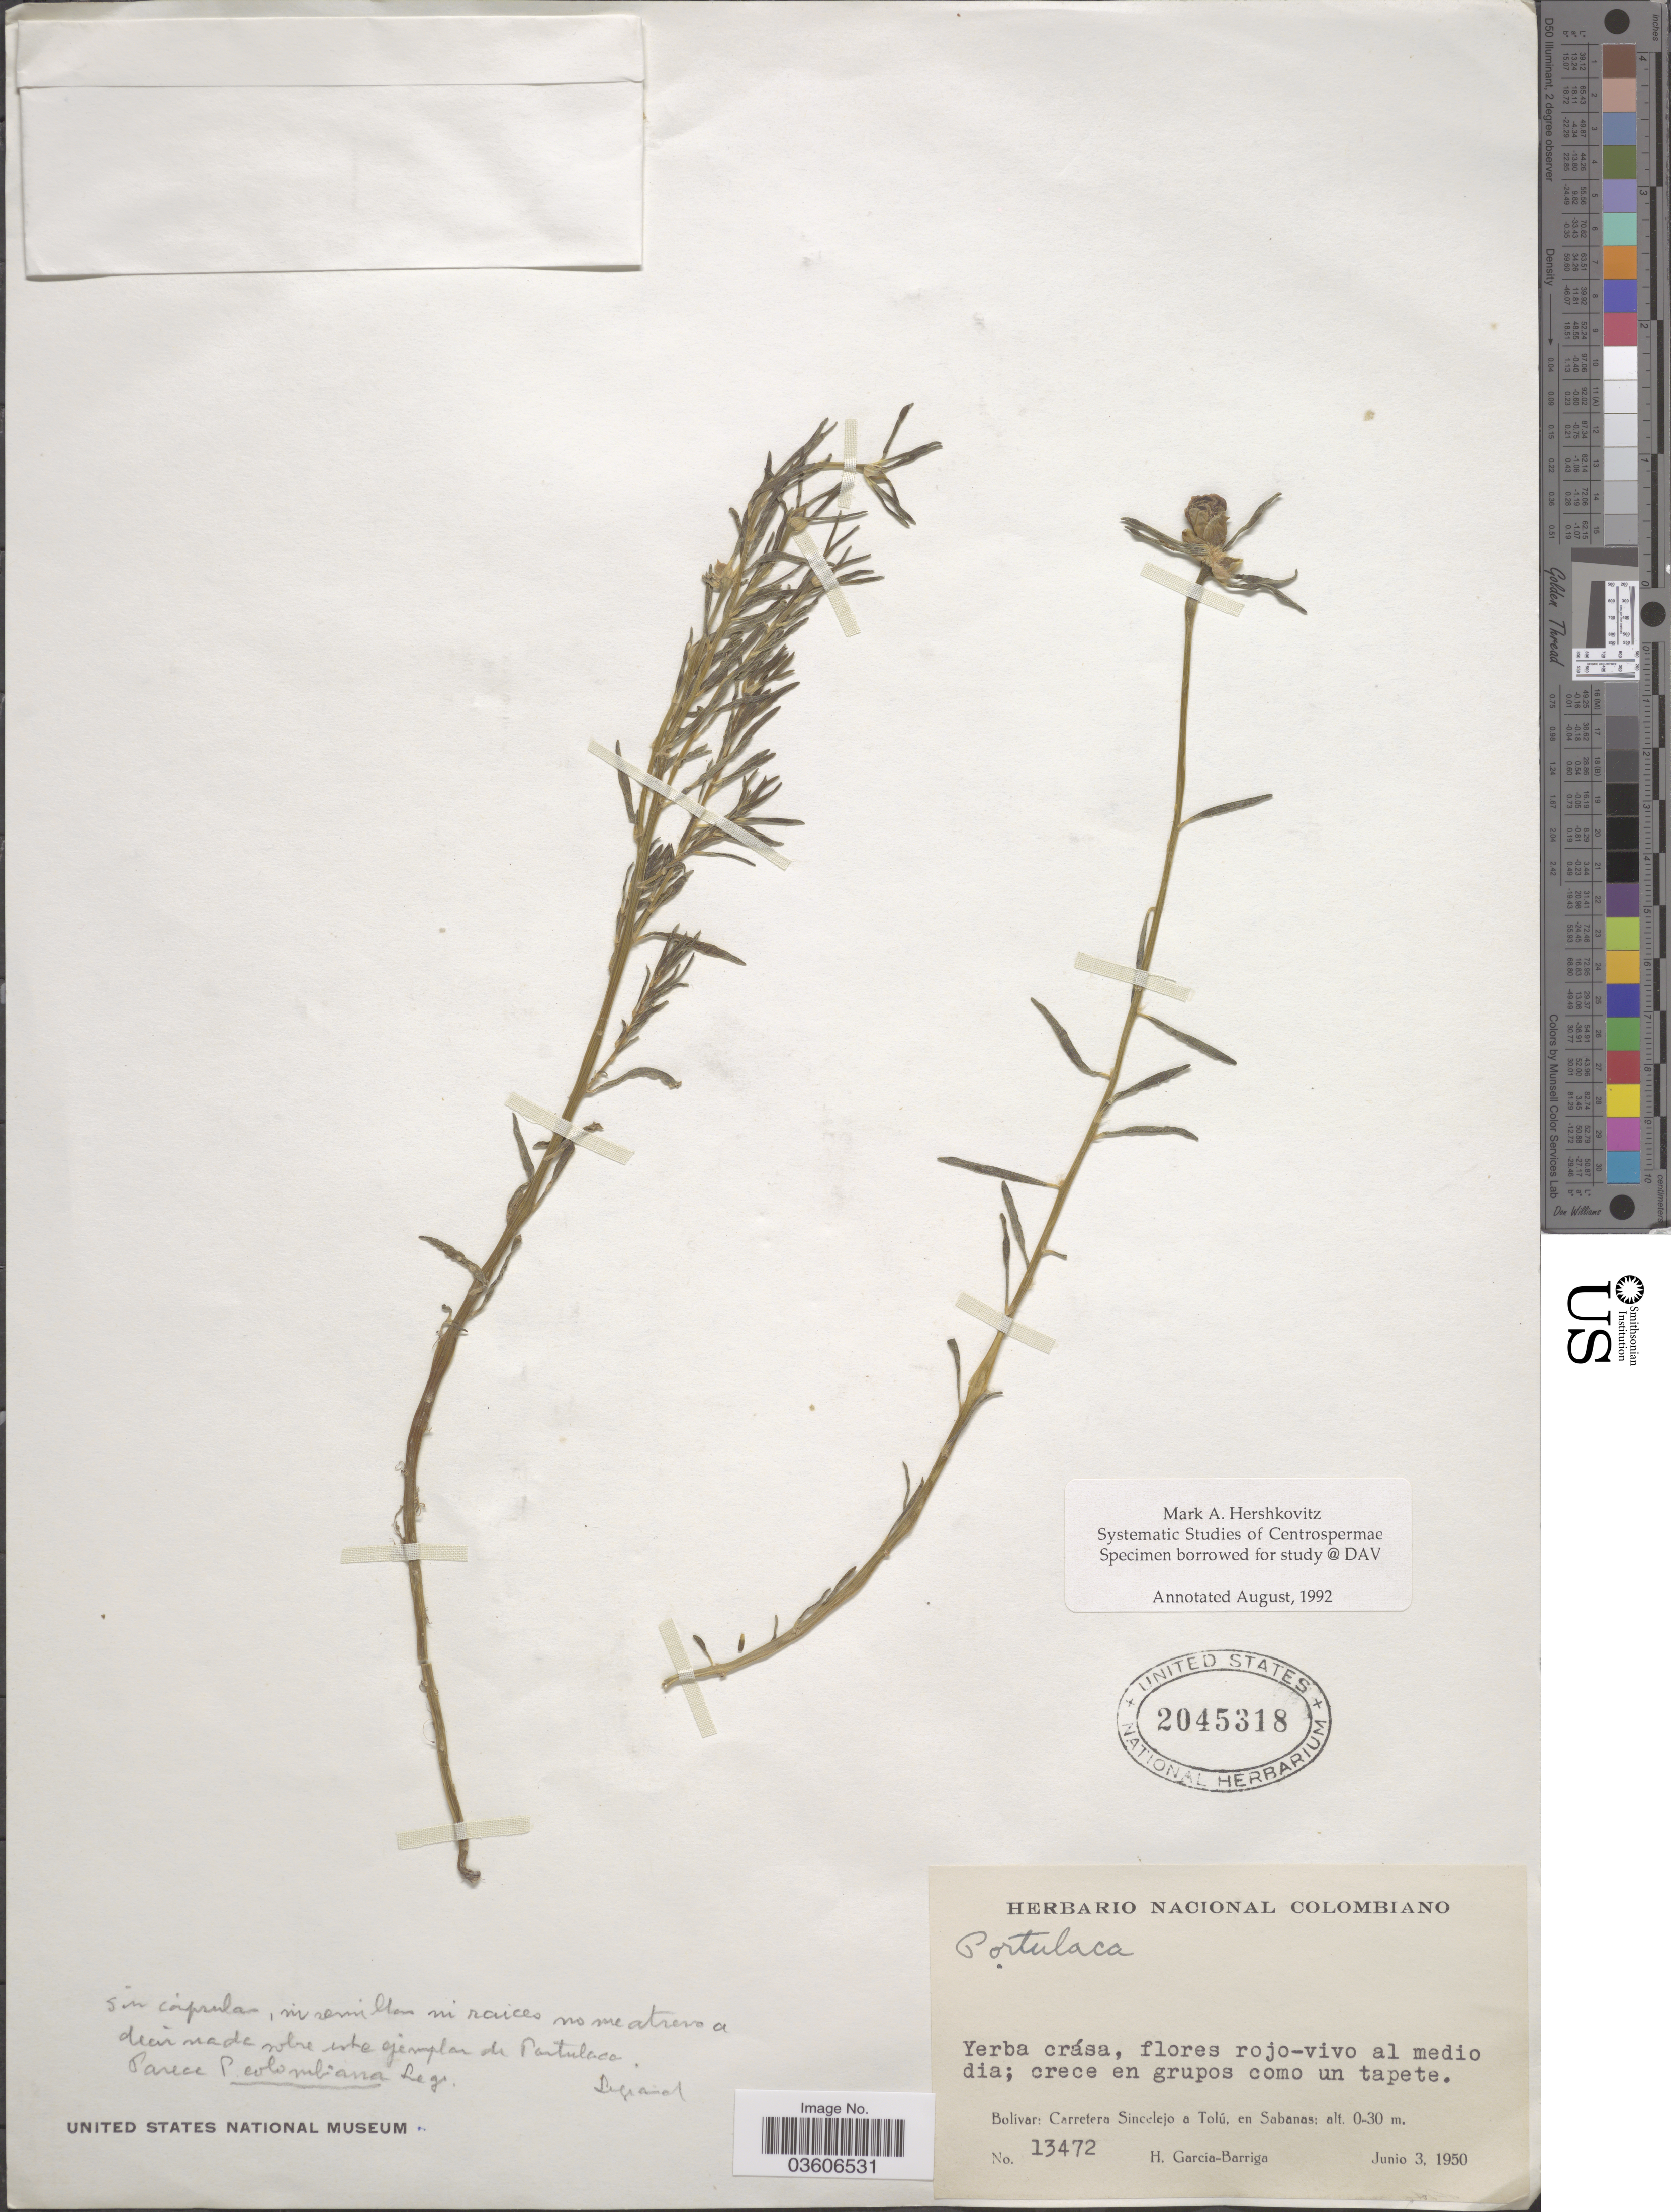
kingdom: Plantae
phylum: Tracheophyta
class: Magnoliopsida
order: Caryophyllales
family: Portulacaceae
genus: Portulaca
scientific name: Portulaca colombiana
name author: D. Legrand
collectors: H. García Barriga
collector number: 13472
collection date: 1950-06-03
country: Colombia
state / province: Bolívar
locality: Carretera Sincelejo a Tolú, en Sabanas.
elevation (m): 0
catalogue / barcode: US 2045318